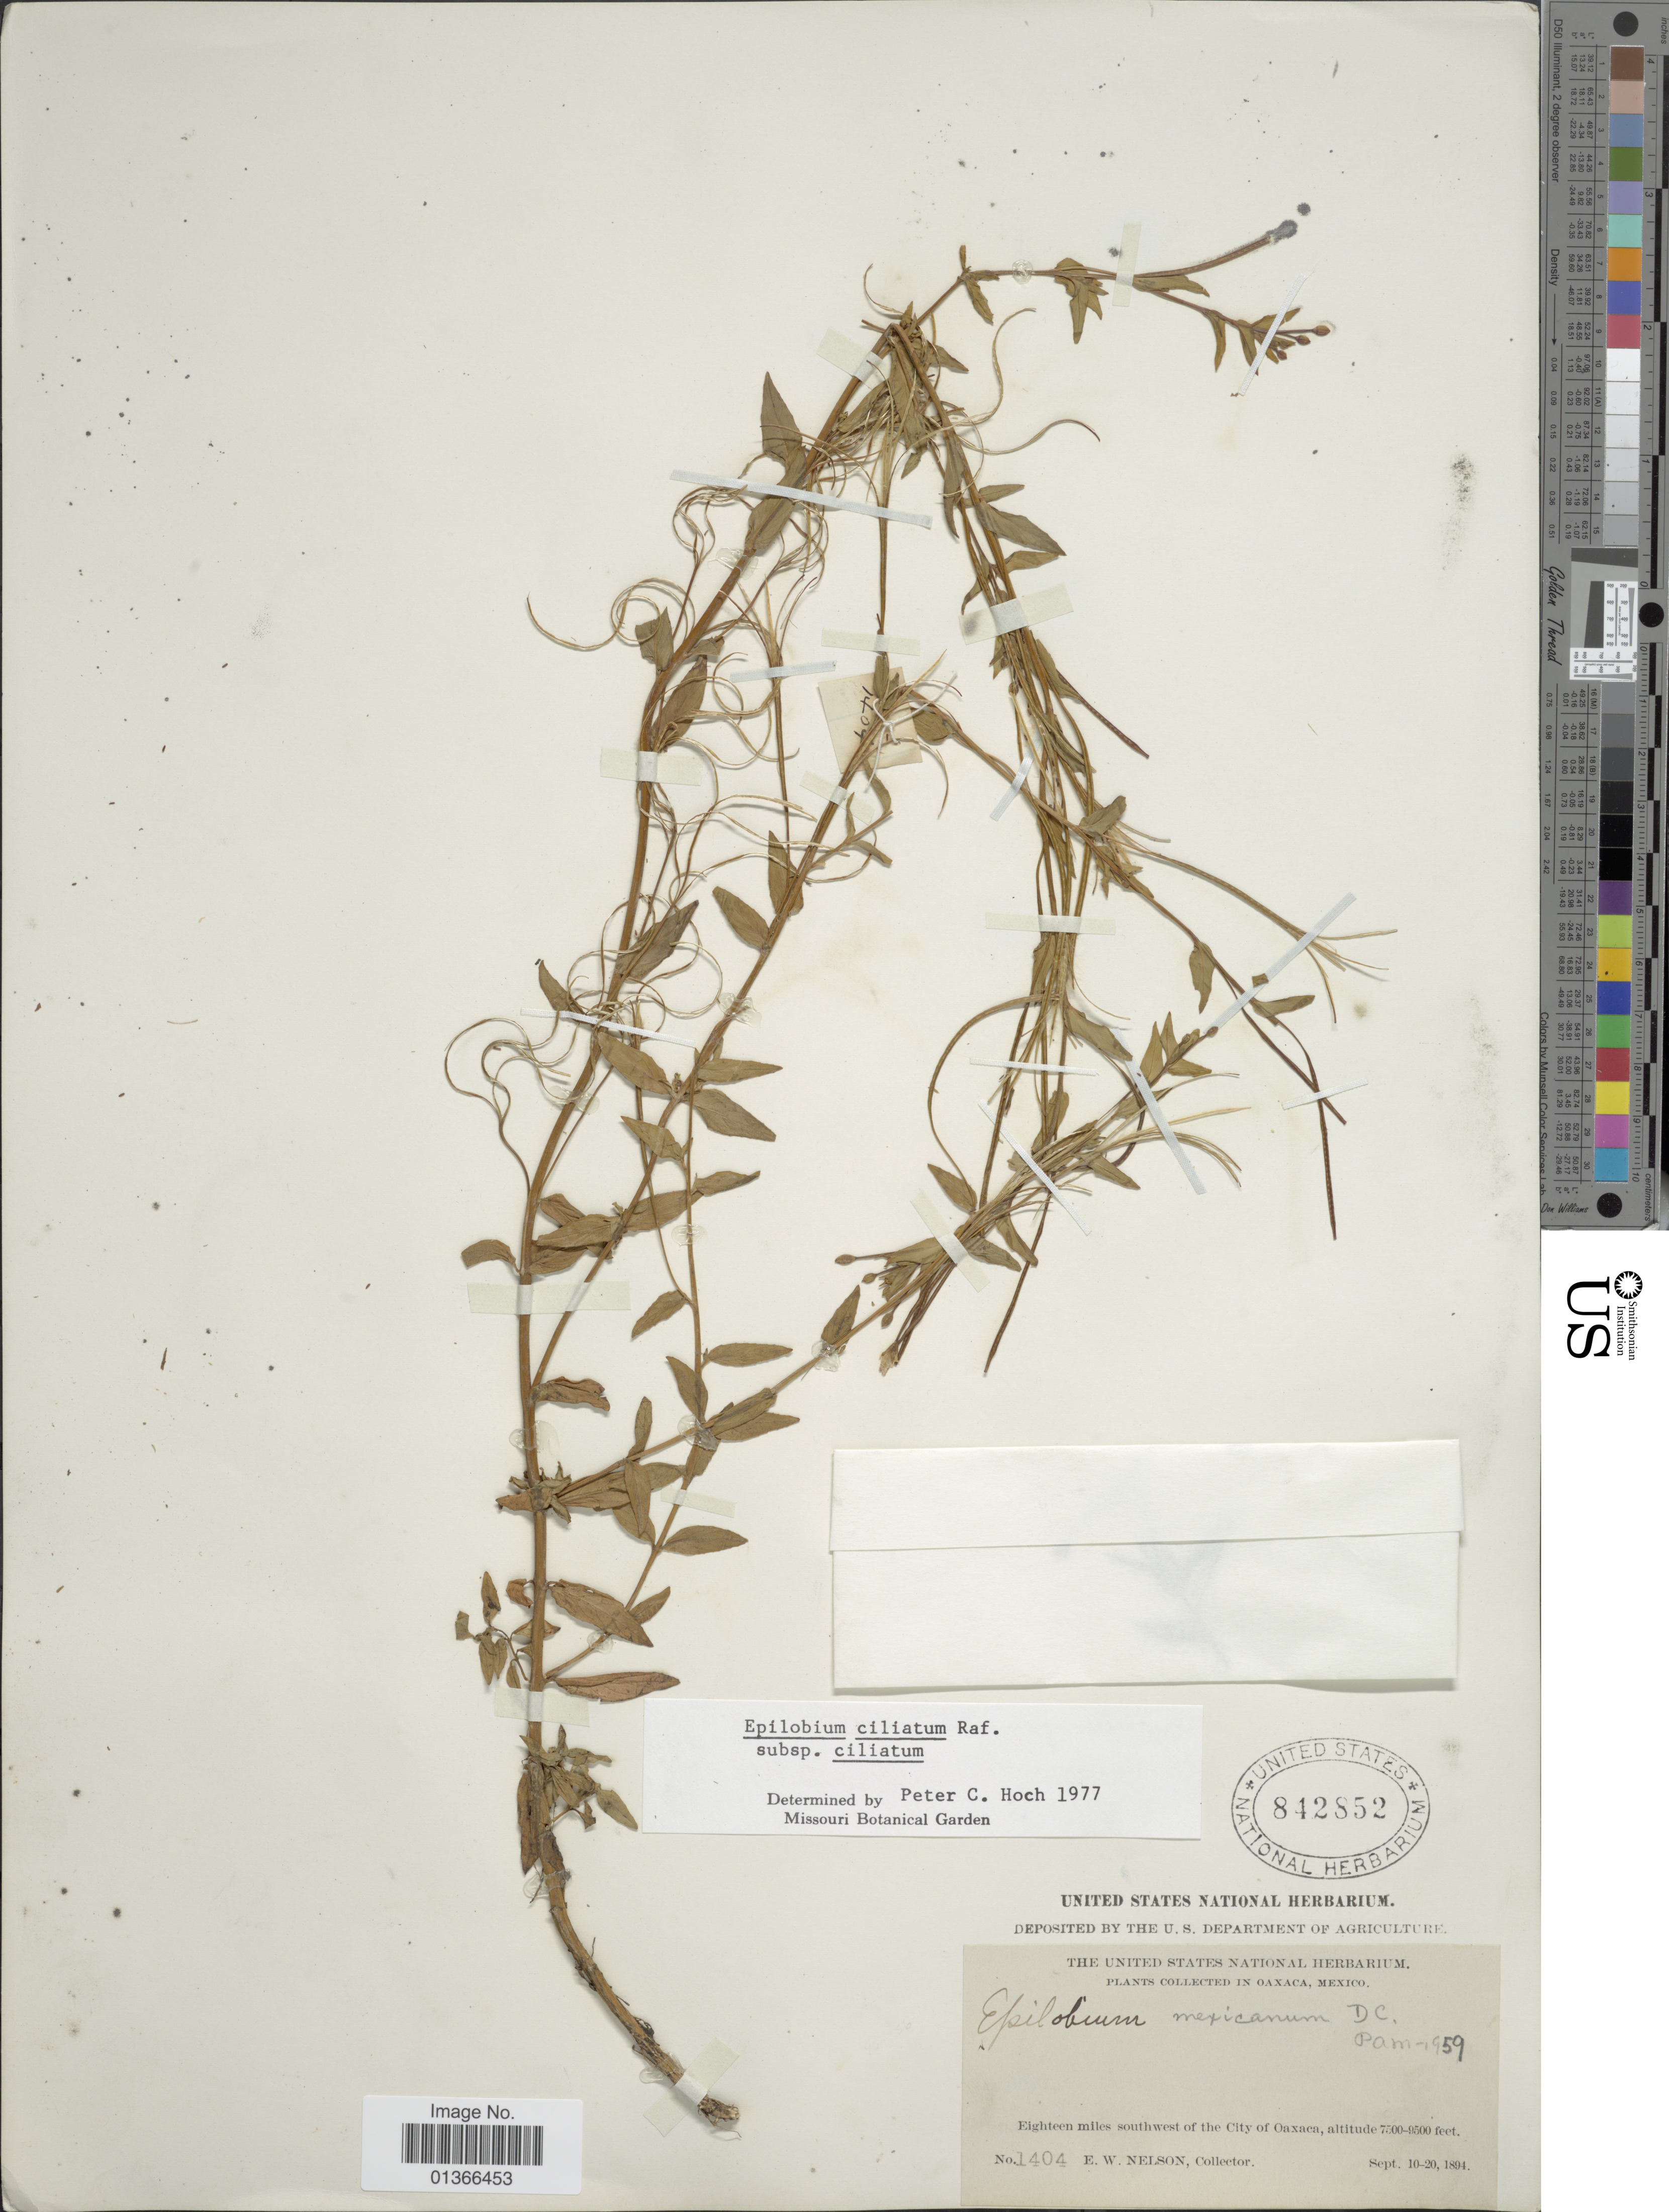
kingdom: Plantae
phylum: Tracheophyta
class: Magnoliopsida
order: Myrtales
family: Onagraceae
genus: Epilobium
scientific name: Epilobium ciliatum subsp. ciliatum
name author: Raf.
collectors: E. W. Nelson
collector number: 1404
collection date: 1894-09-10/1894-09-20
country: Mexico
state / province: Oaxaca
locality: Eighteen miles southwest of the City of Oaxaca.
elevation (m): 2286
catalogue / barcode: US 842852